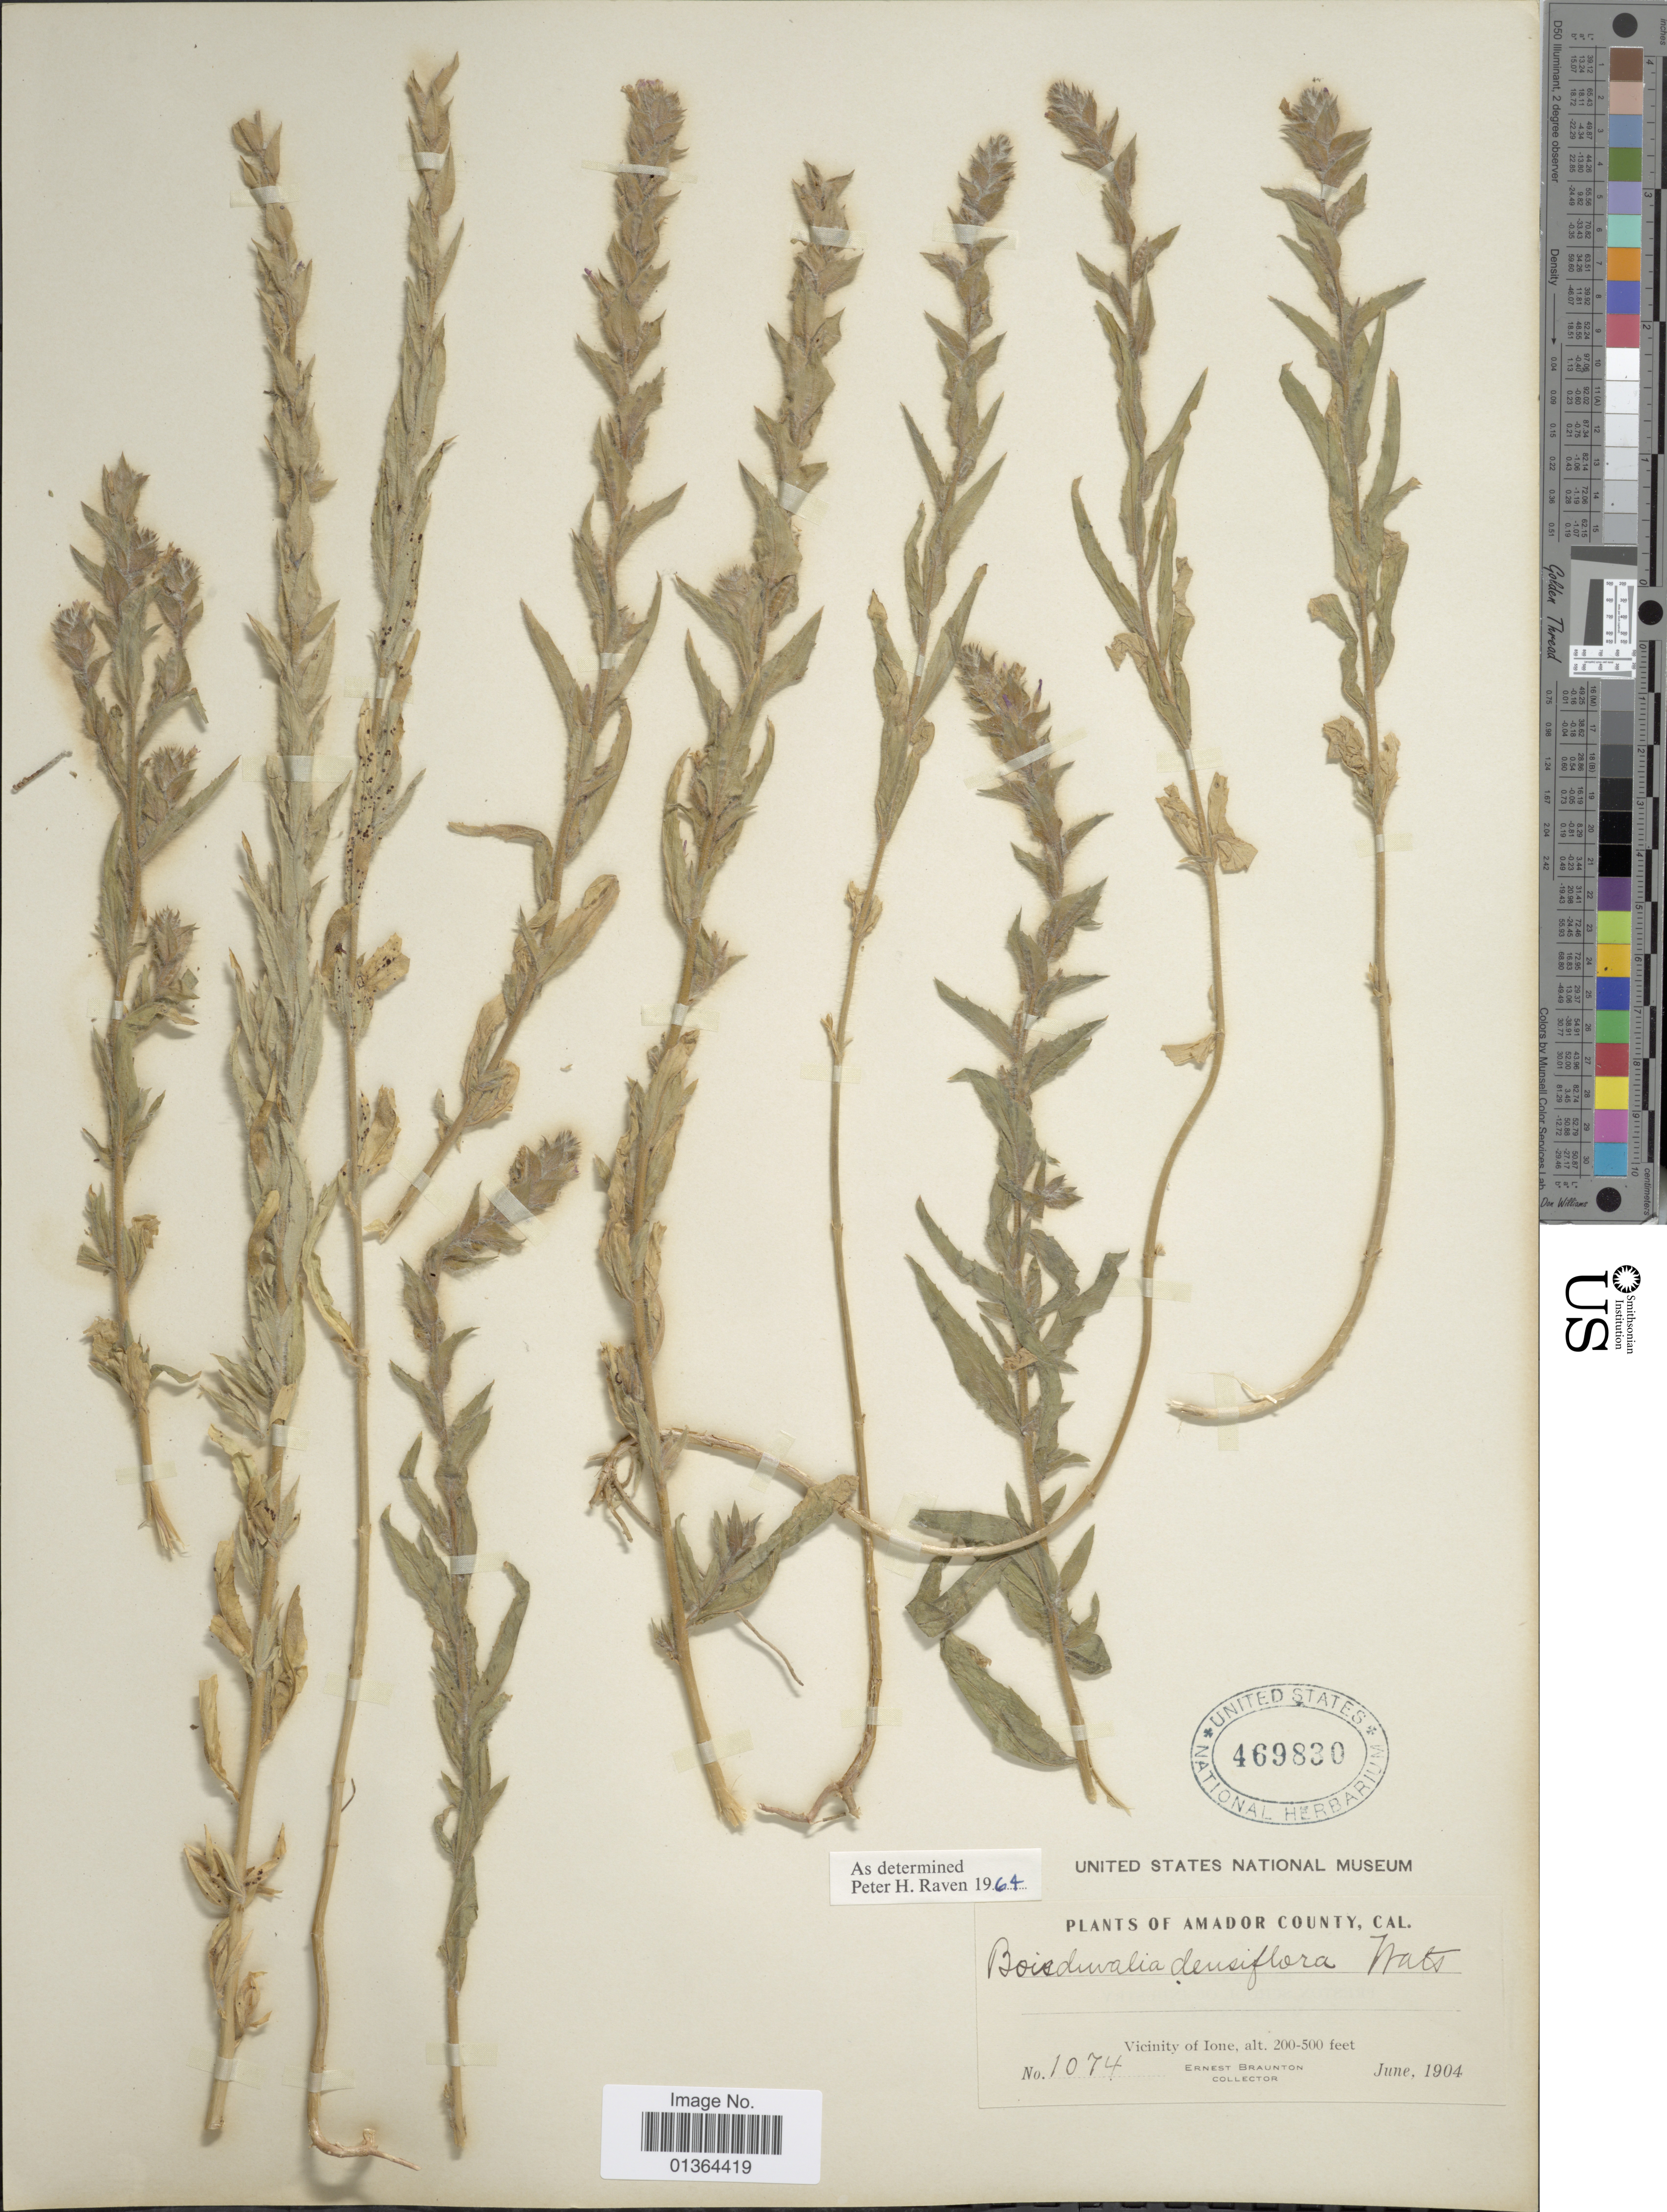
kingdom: Plantae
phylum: Tracheophyta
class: Magnoliopsida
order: Myrtales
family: Onagraceae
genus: Epilobium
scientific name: Epilobium densiflorum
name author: (Lindl.) Hoch & P.H. Raven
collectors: E. Braunton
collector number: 1074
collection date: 1904-06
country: United States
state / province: California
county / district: Amador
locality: Amador County, Vicinity of Ione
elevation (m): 61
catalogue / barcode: US 469830